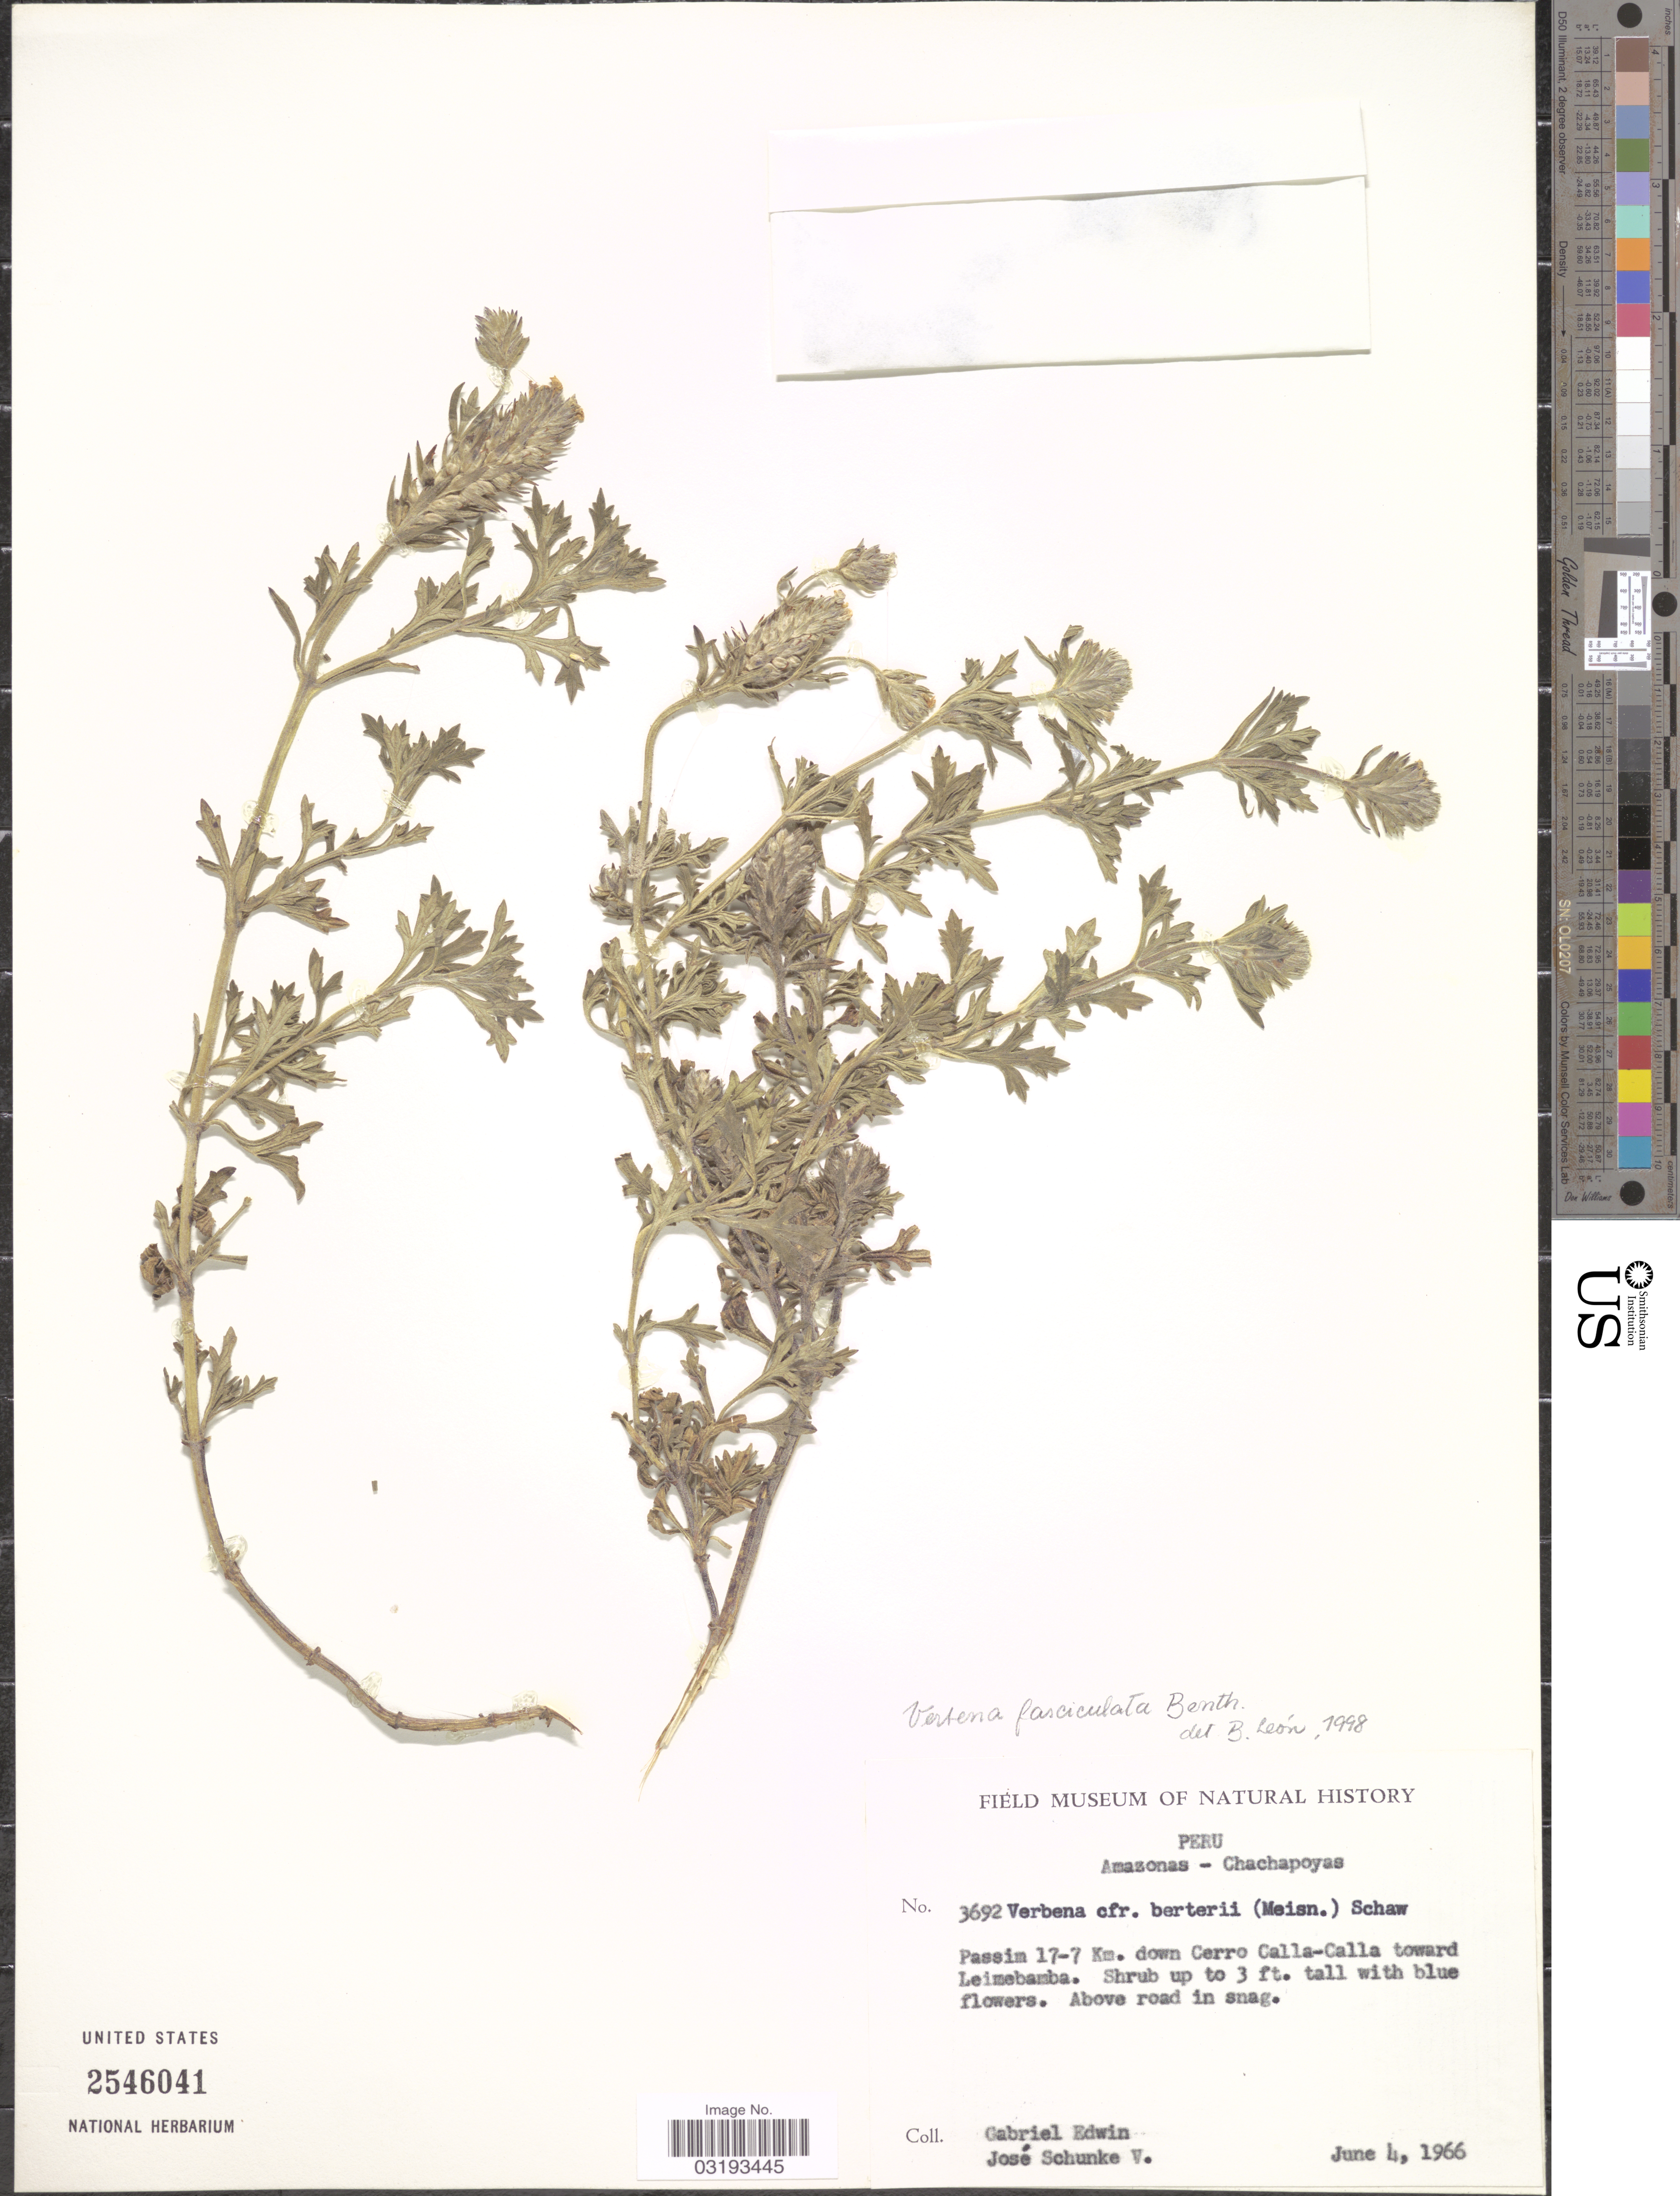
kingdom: Plantae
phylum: Tracheophyta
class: Magnoliopsida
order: Lamiales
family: Verbenaceae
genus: Verbena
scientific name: Verbena fasciculata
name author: Benth.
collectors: G. Edwin & J. Schunke Vigo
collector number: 3692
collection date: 1966-06-04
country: Peru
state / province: Amazonas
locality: Chachapoyas. Passim 17-7 Km. down Cerro Calla-Calla toward Leimebamba.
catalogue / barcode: US 2546041